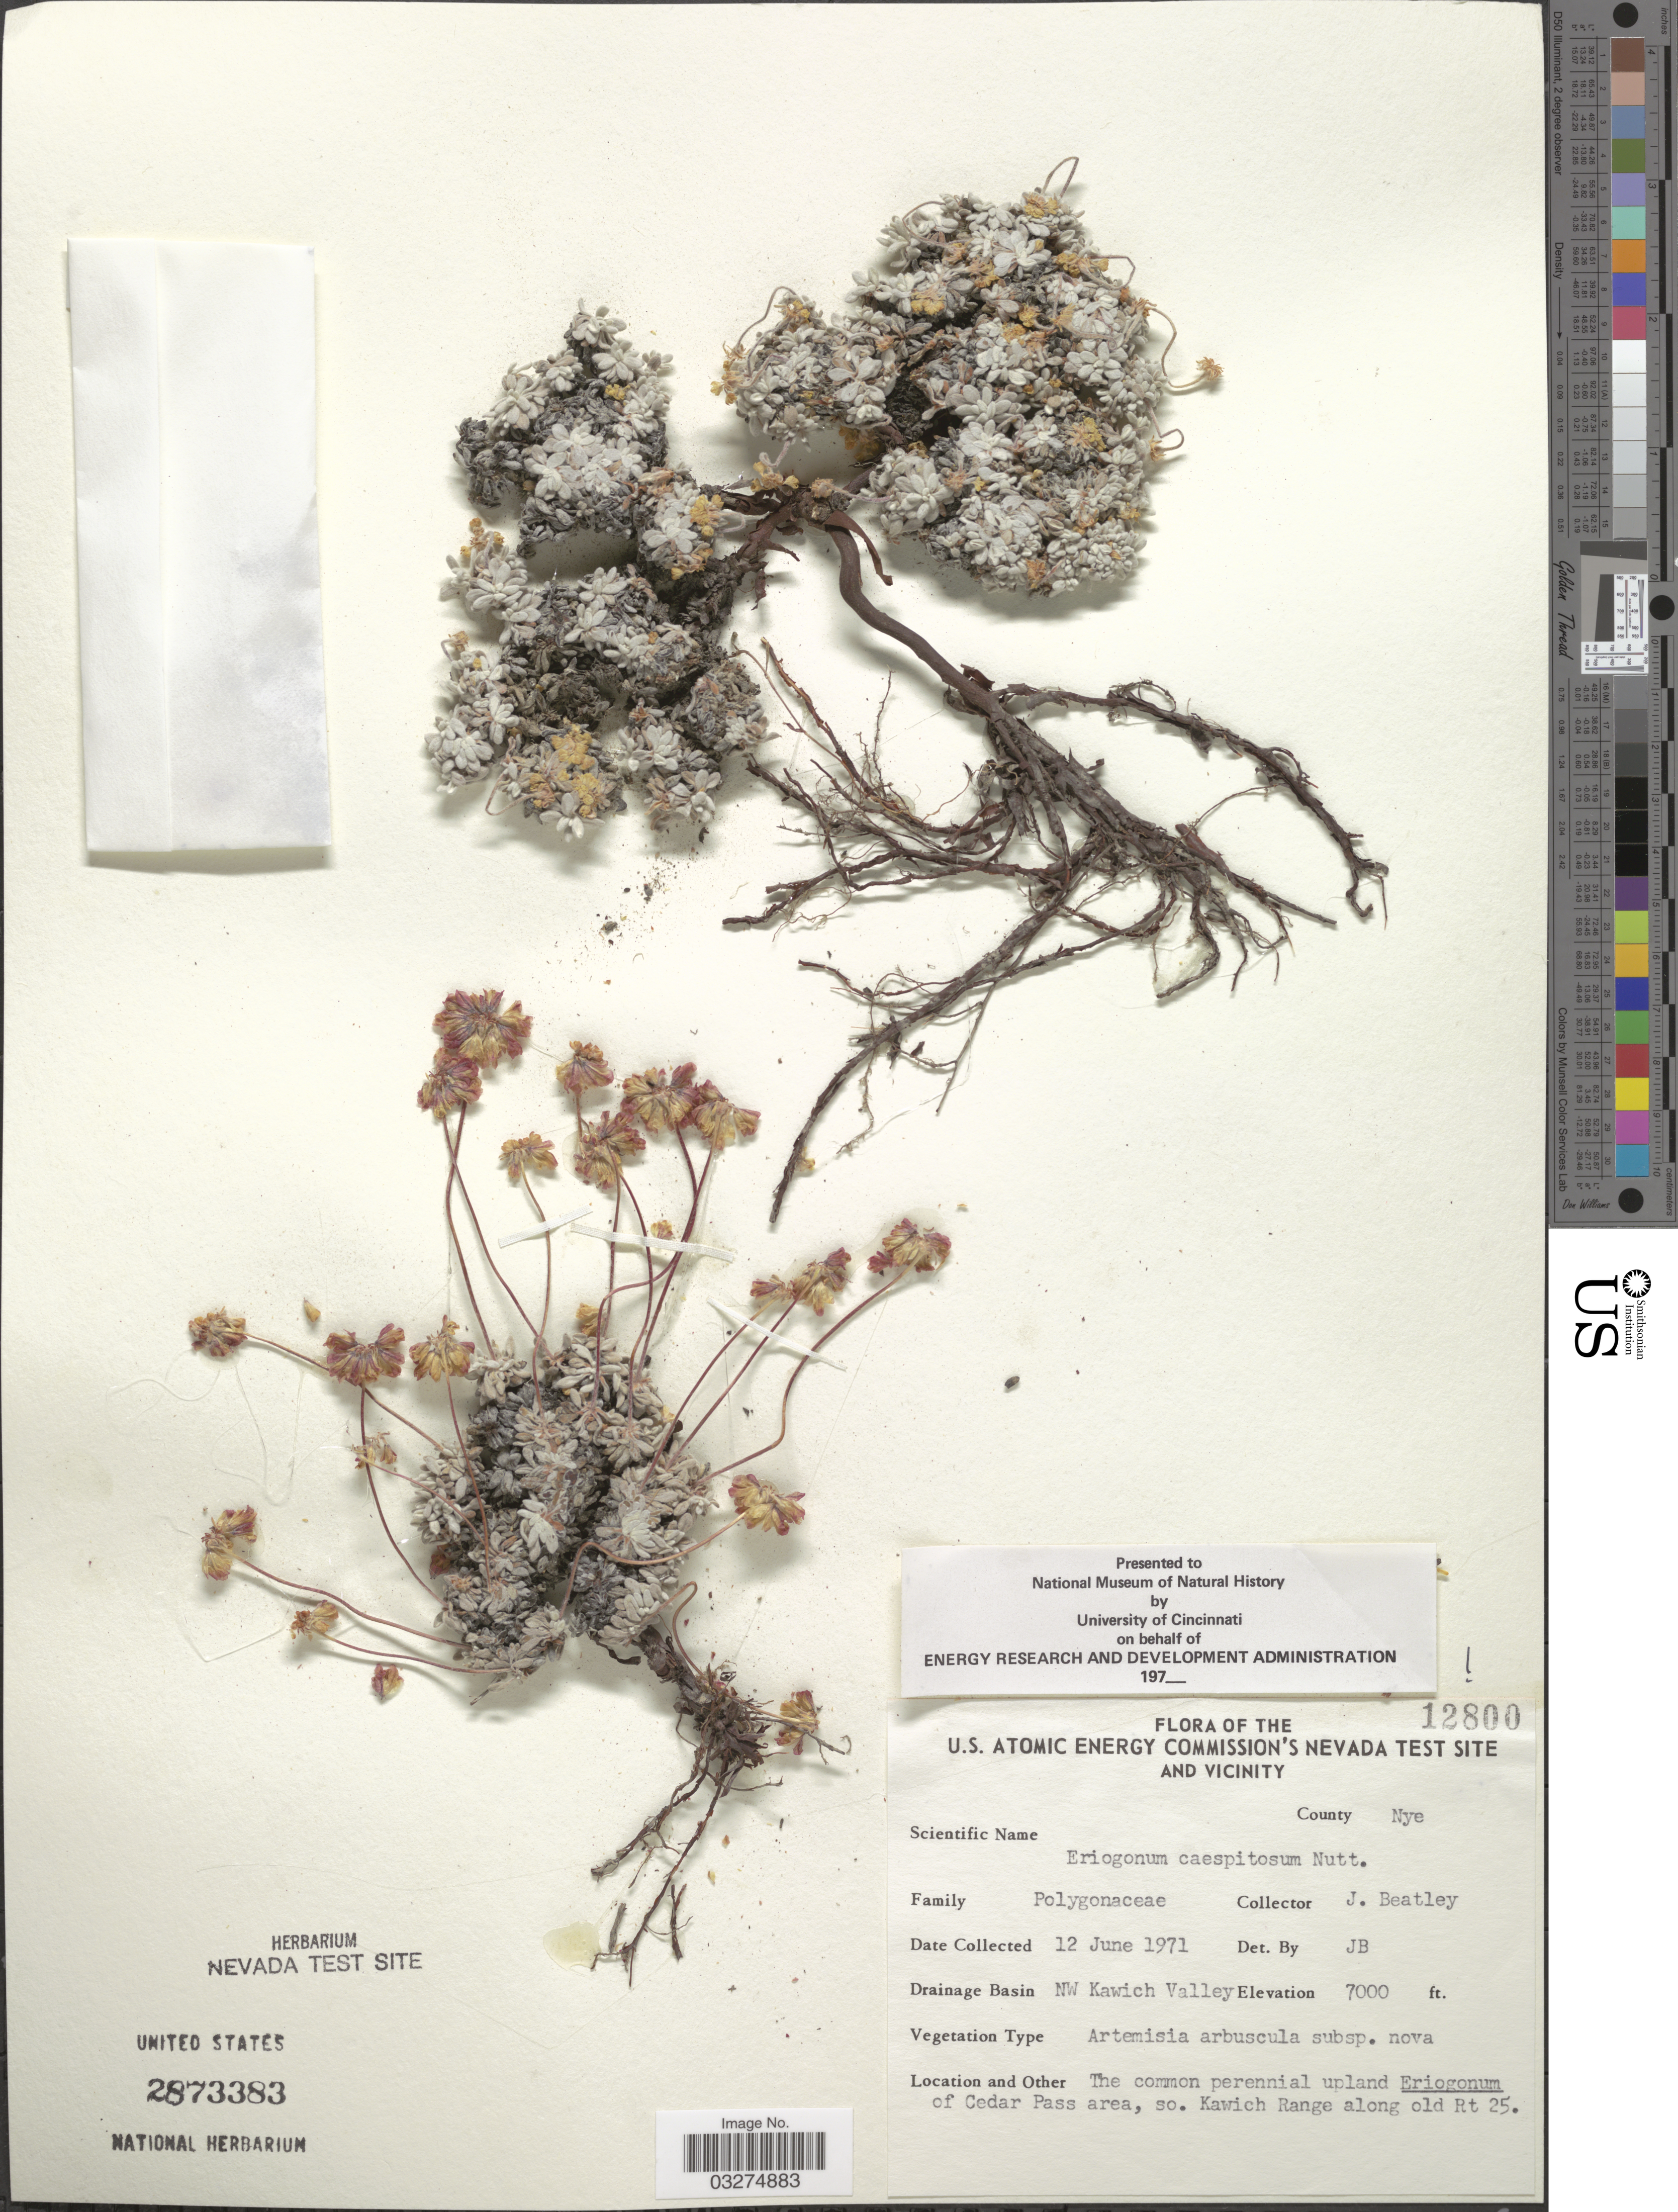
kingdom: Plantae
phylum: Tracheophyta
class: Magnoliopsida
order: Caryophyllales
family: Polygonaceae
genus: Eriogonum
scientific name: Eriogonum caespitosum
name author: Nutt.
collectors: J. C. Beatley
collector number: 12800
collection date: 1971-06-12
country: United States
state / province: Nevada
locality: U.S. Atomic Energy Commission's Nevada Test Site and Vicinity. County Nye. Drainage Basin NW Kawich Valley. Cedar Pass area, so. Kawich Range along old Rt 25.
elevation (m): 2134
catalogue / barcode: US 2873383